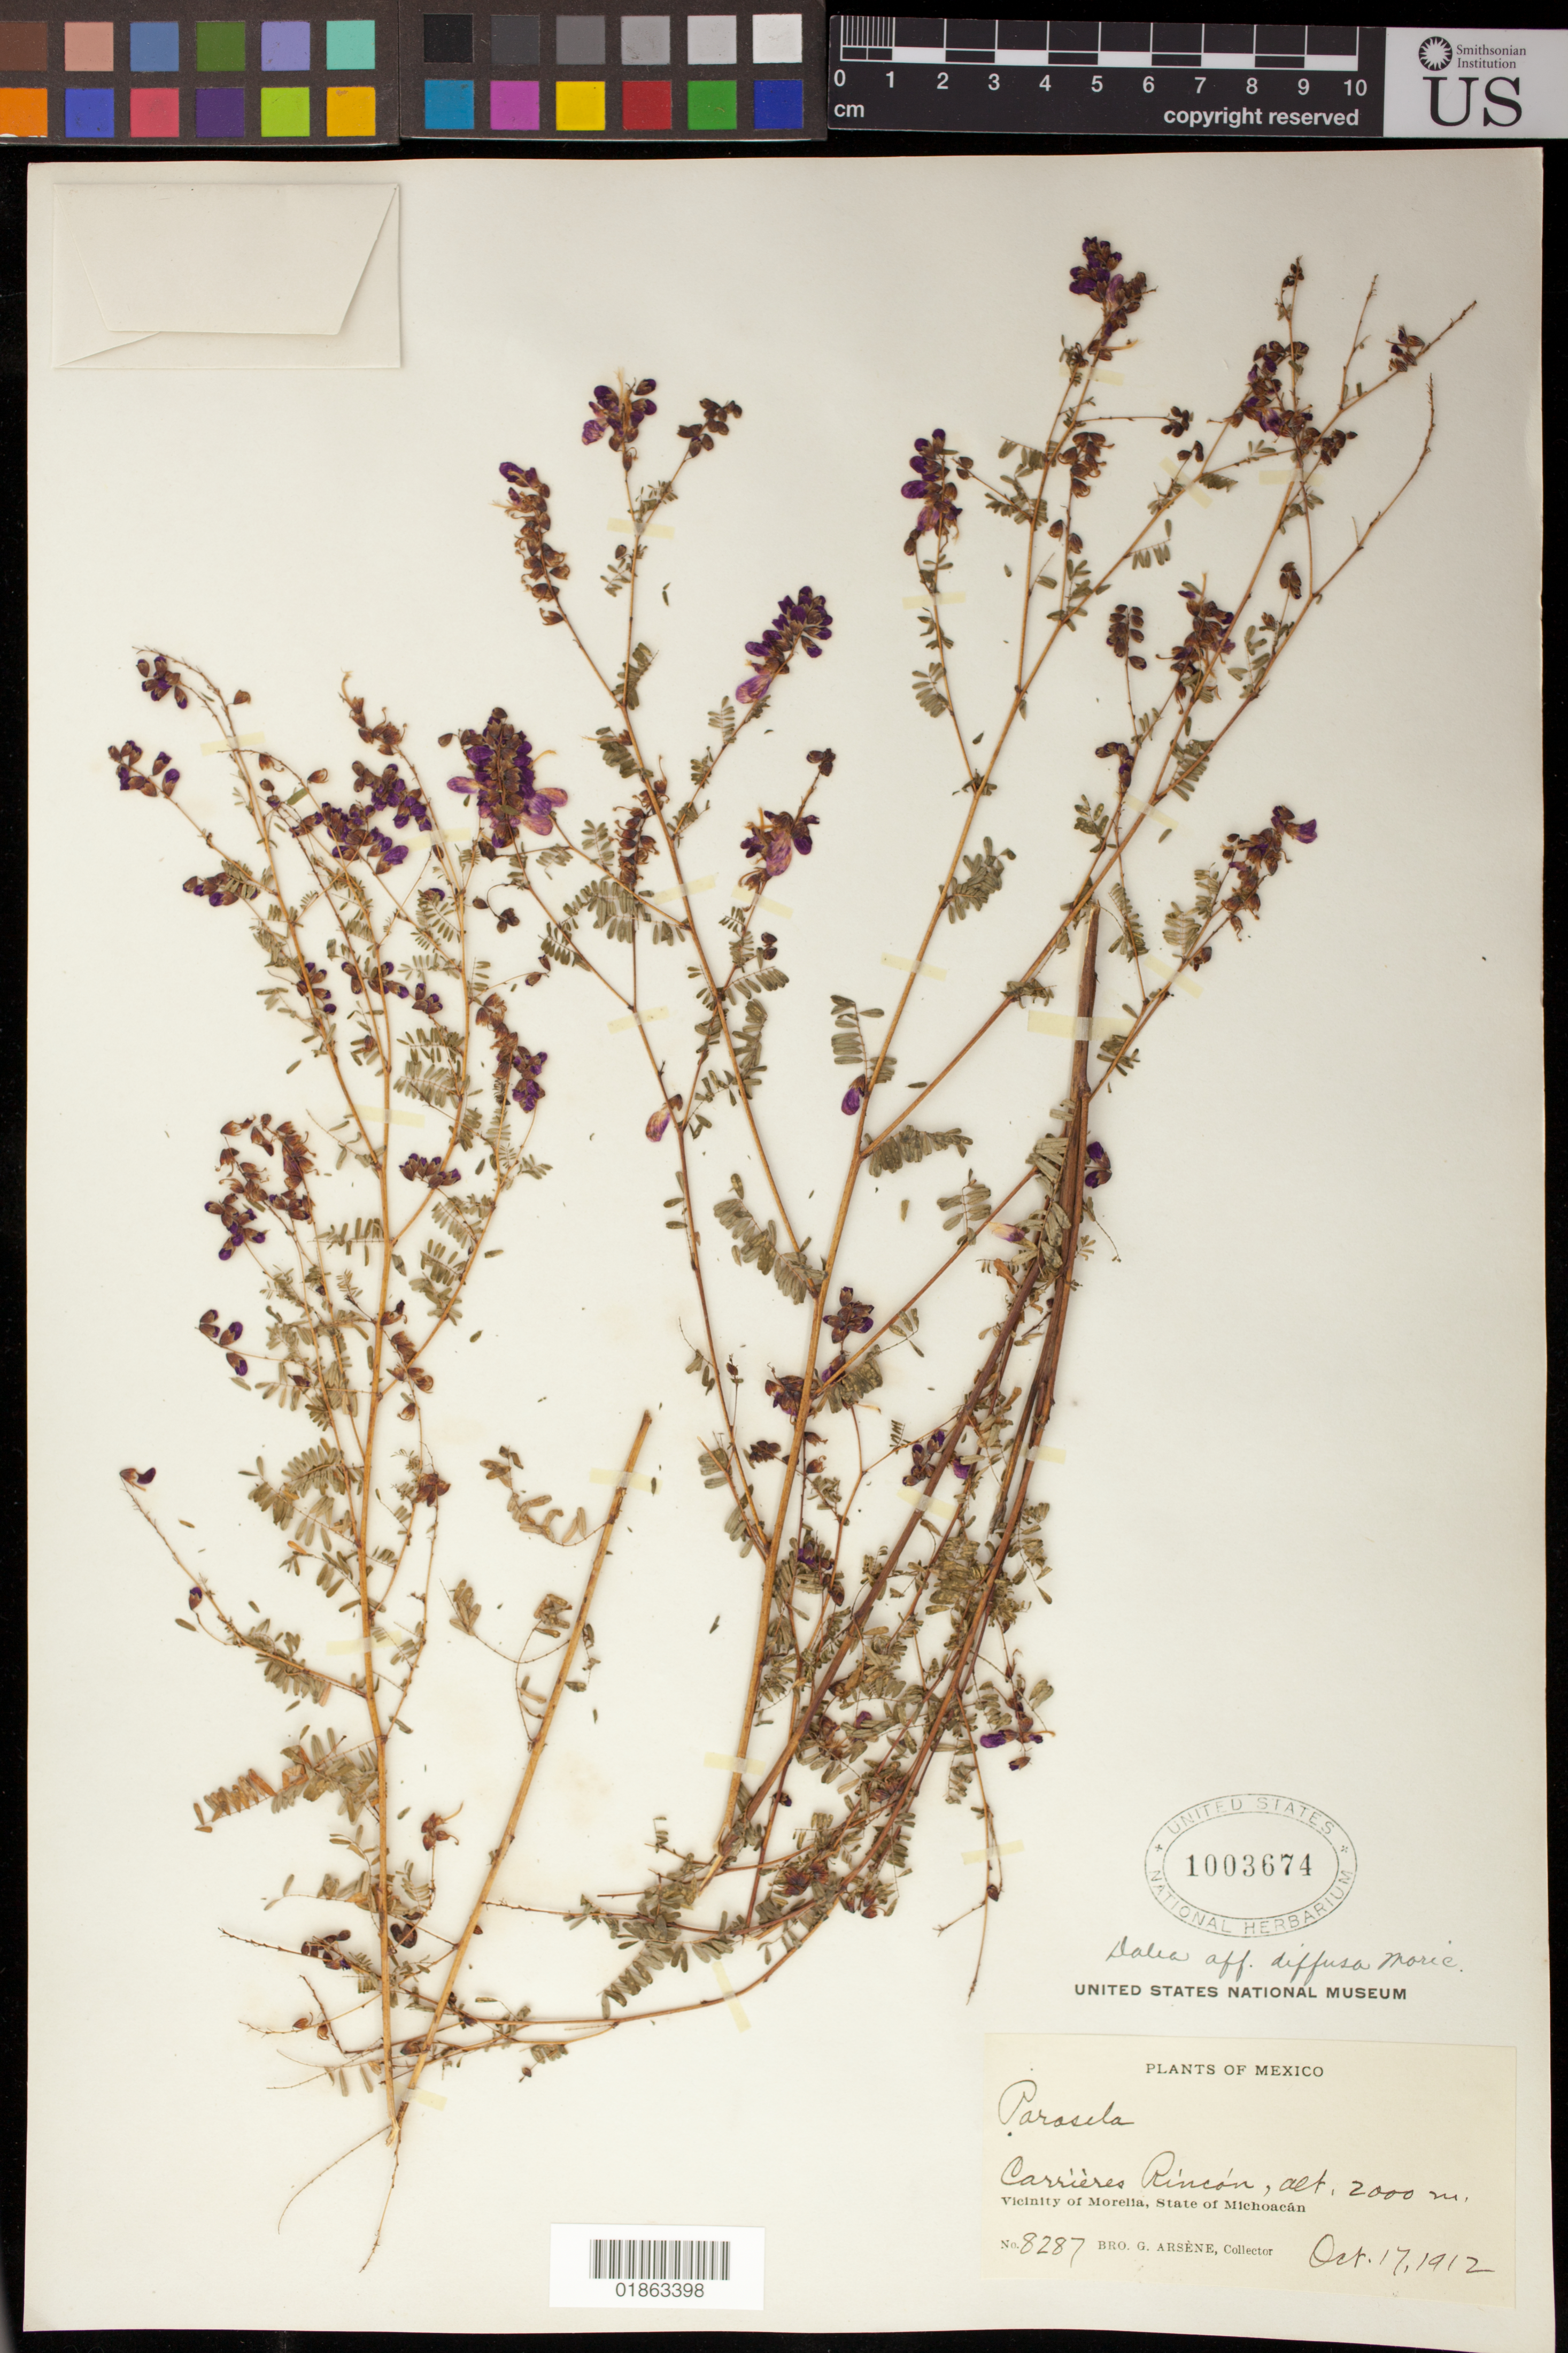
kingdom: Plantae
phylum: Tracheophyta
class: Magnoliopsida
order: Fabales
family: Fabaceae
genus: Marina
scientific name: Marina nutans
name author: (Cav.) Barneby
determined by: Barneby, Rupert C., (NY)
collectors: Bro. G. Arsène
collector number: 8287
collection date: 1912-10-17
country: Mexico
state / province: Michoacán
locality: Carrieres Rincón, Vicinity of Morelia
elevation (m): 2000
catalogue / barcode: US 1003674